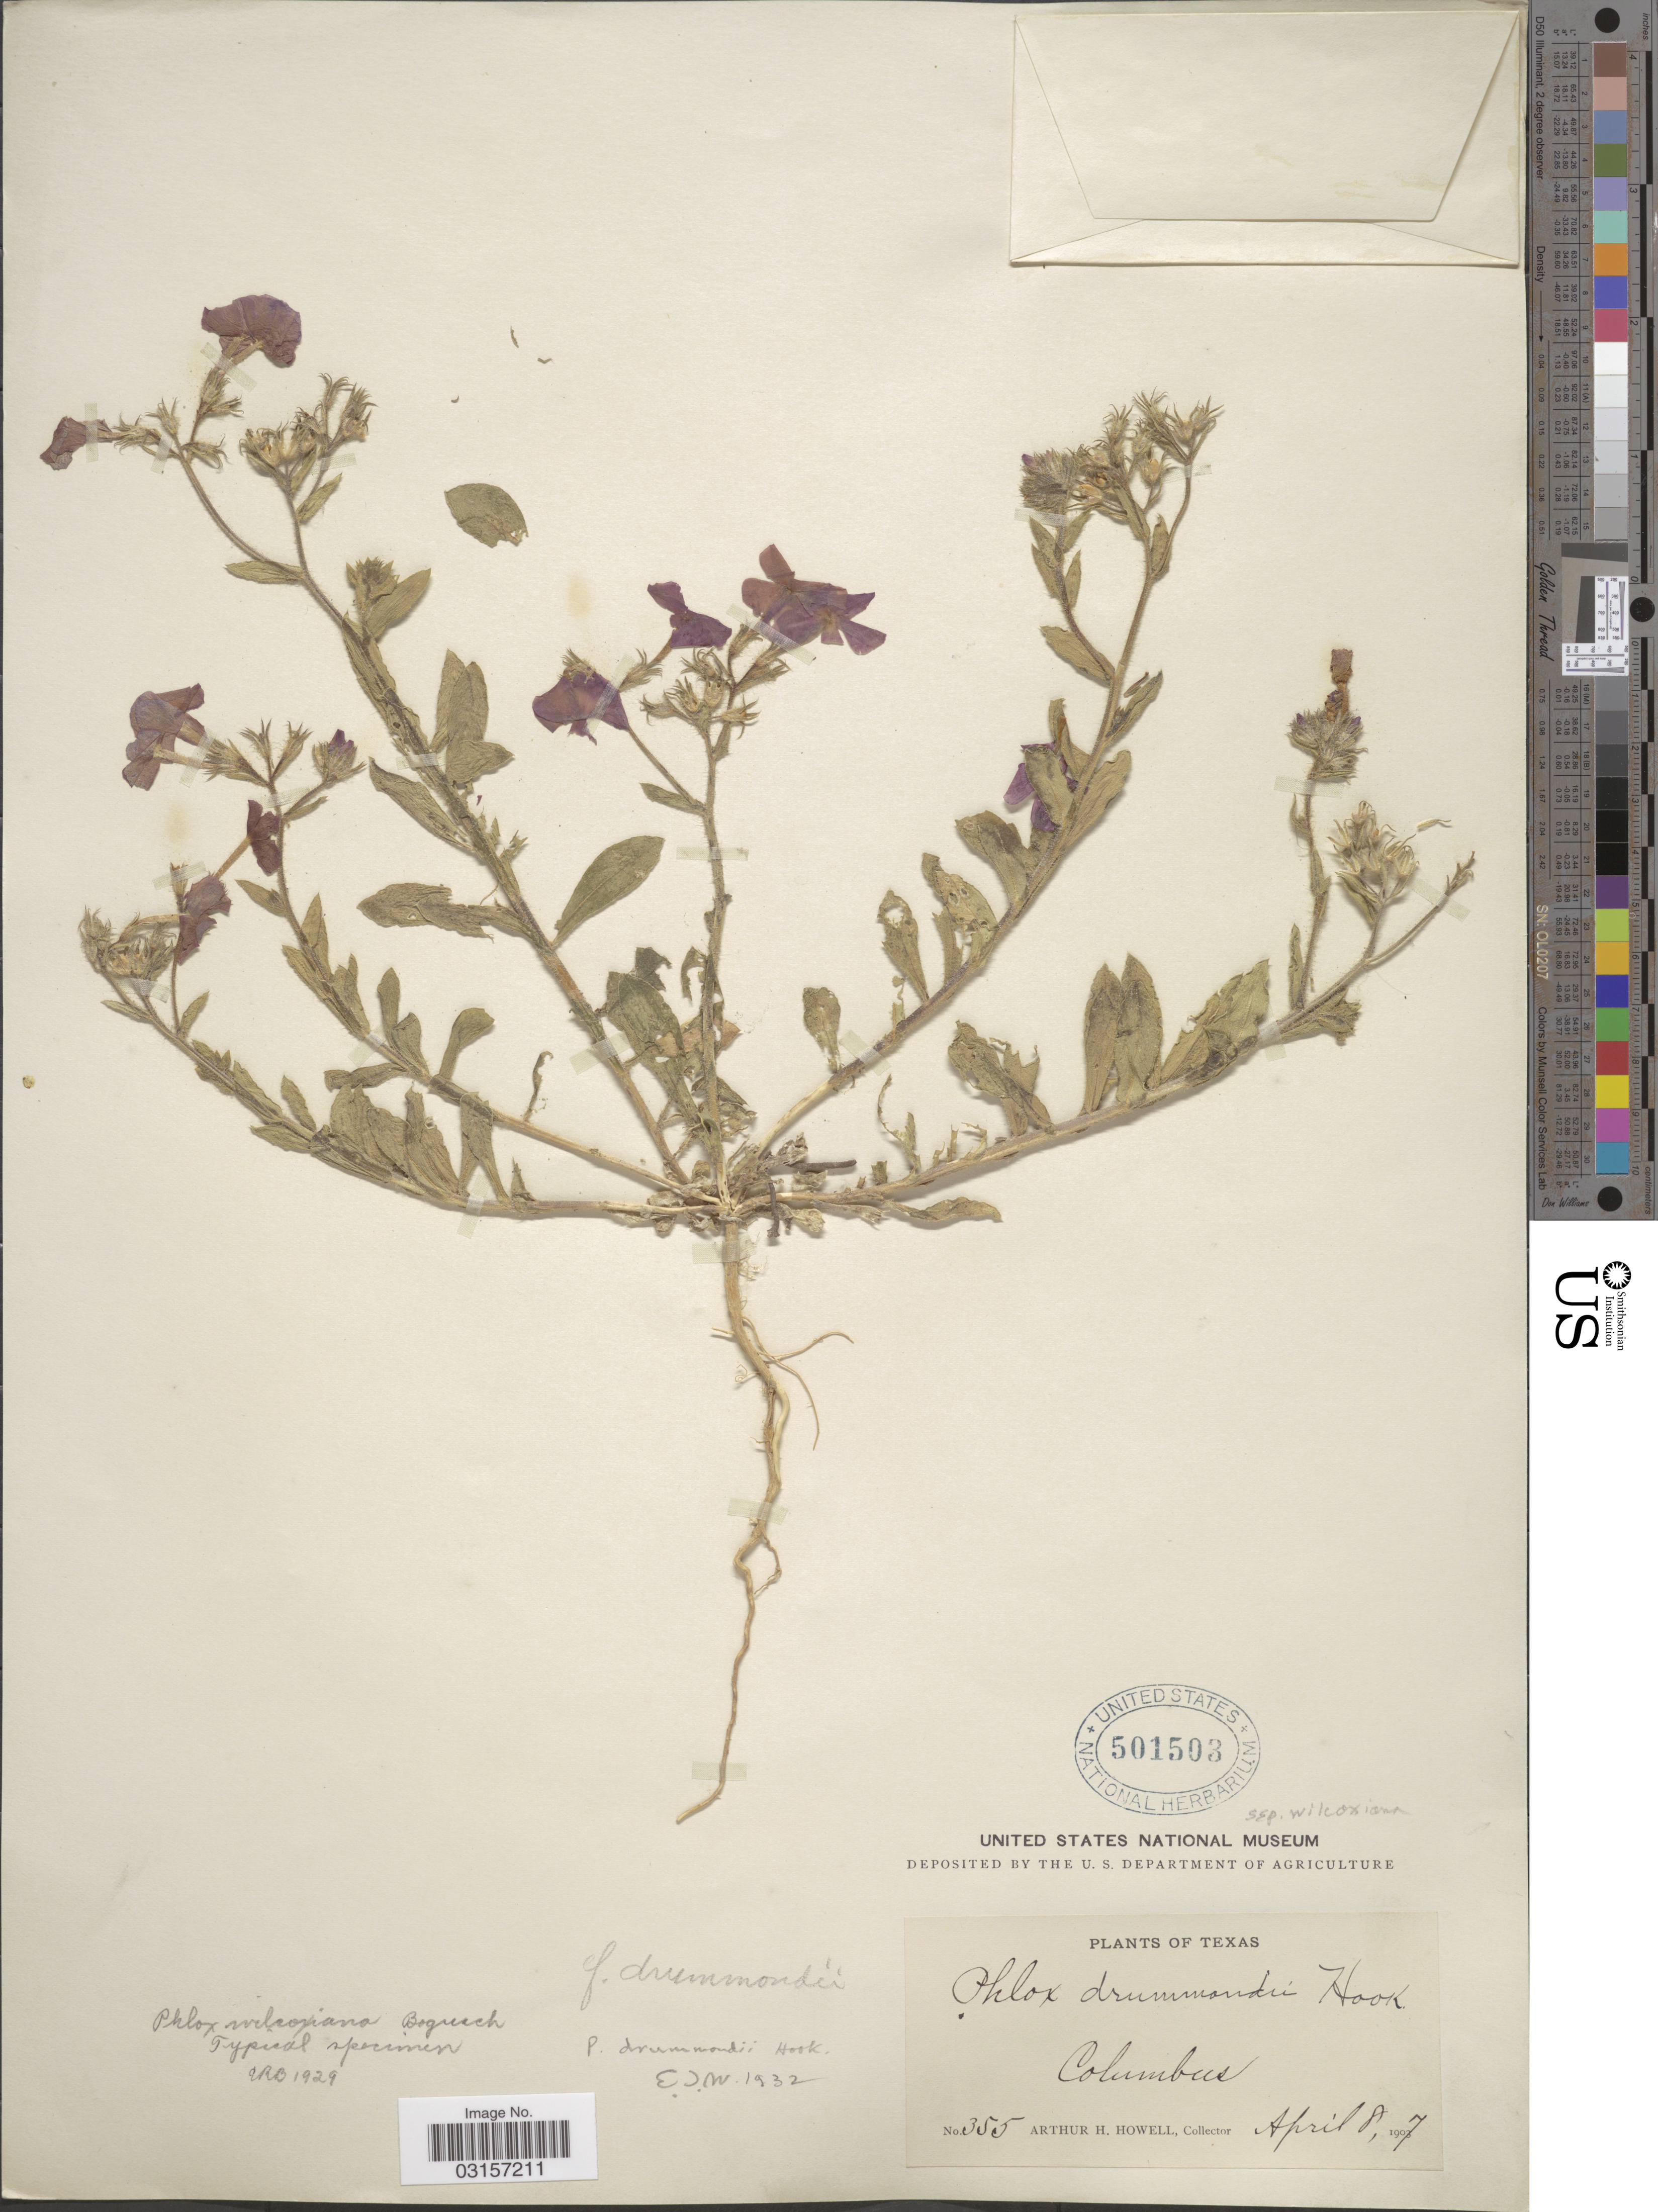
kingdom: Plantae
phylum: Tracheophyta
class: Magnoliopsida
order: Ericales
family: Polemoniaceae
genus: Phlox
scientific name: Phlox drummondii subsp. wilcoxiana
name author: Wherry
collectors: A. H. Howell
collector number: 355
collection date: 1907-04-08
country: United States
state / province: Texas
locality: Columbus.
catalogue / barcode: US 501503